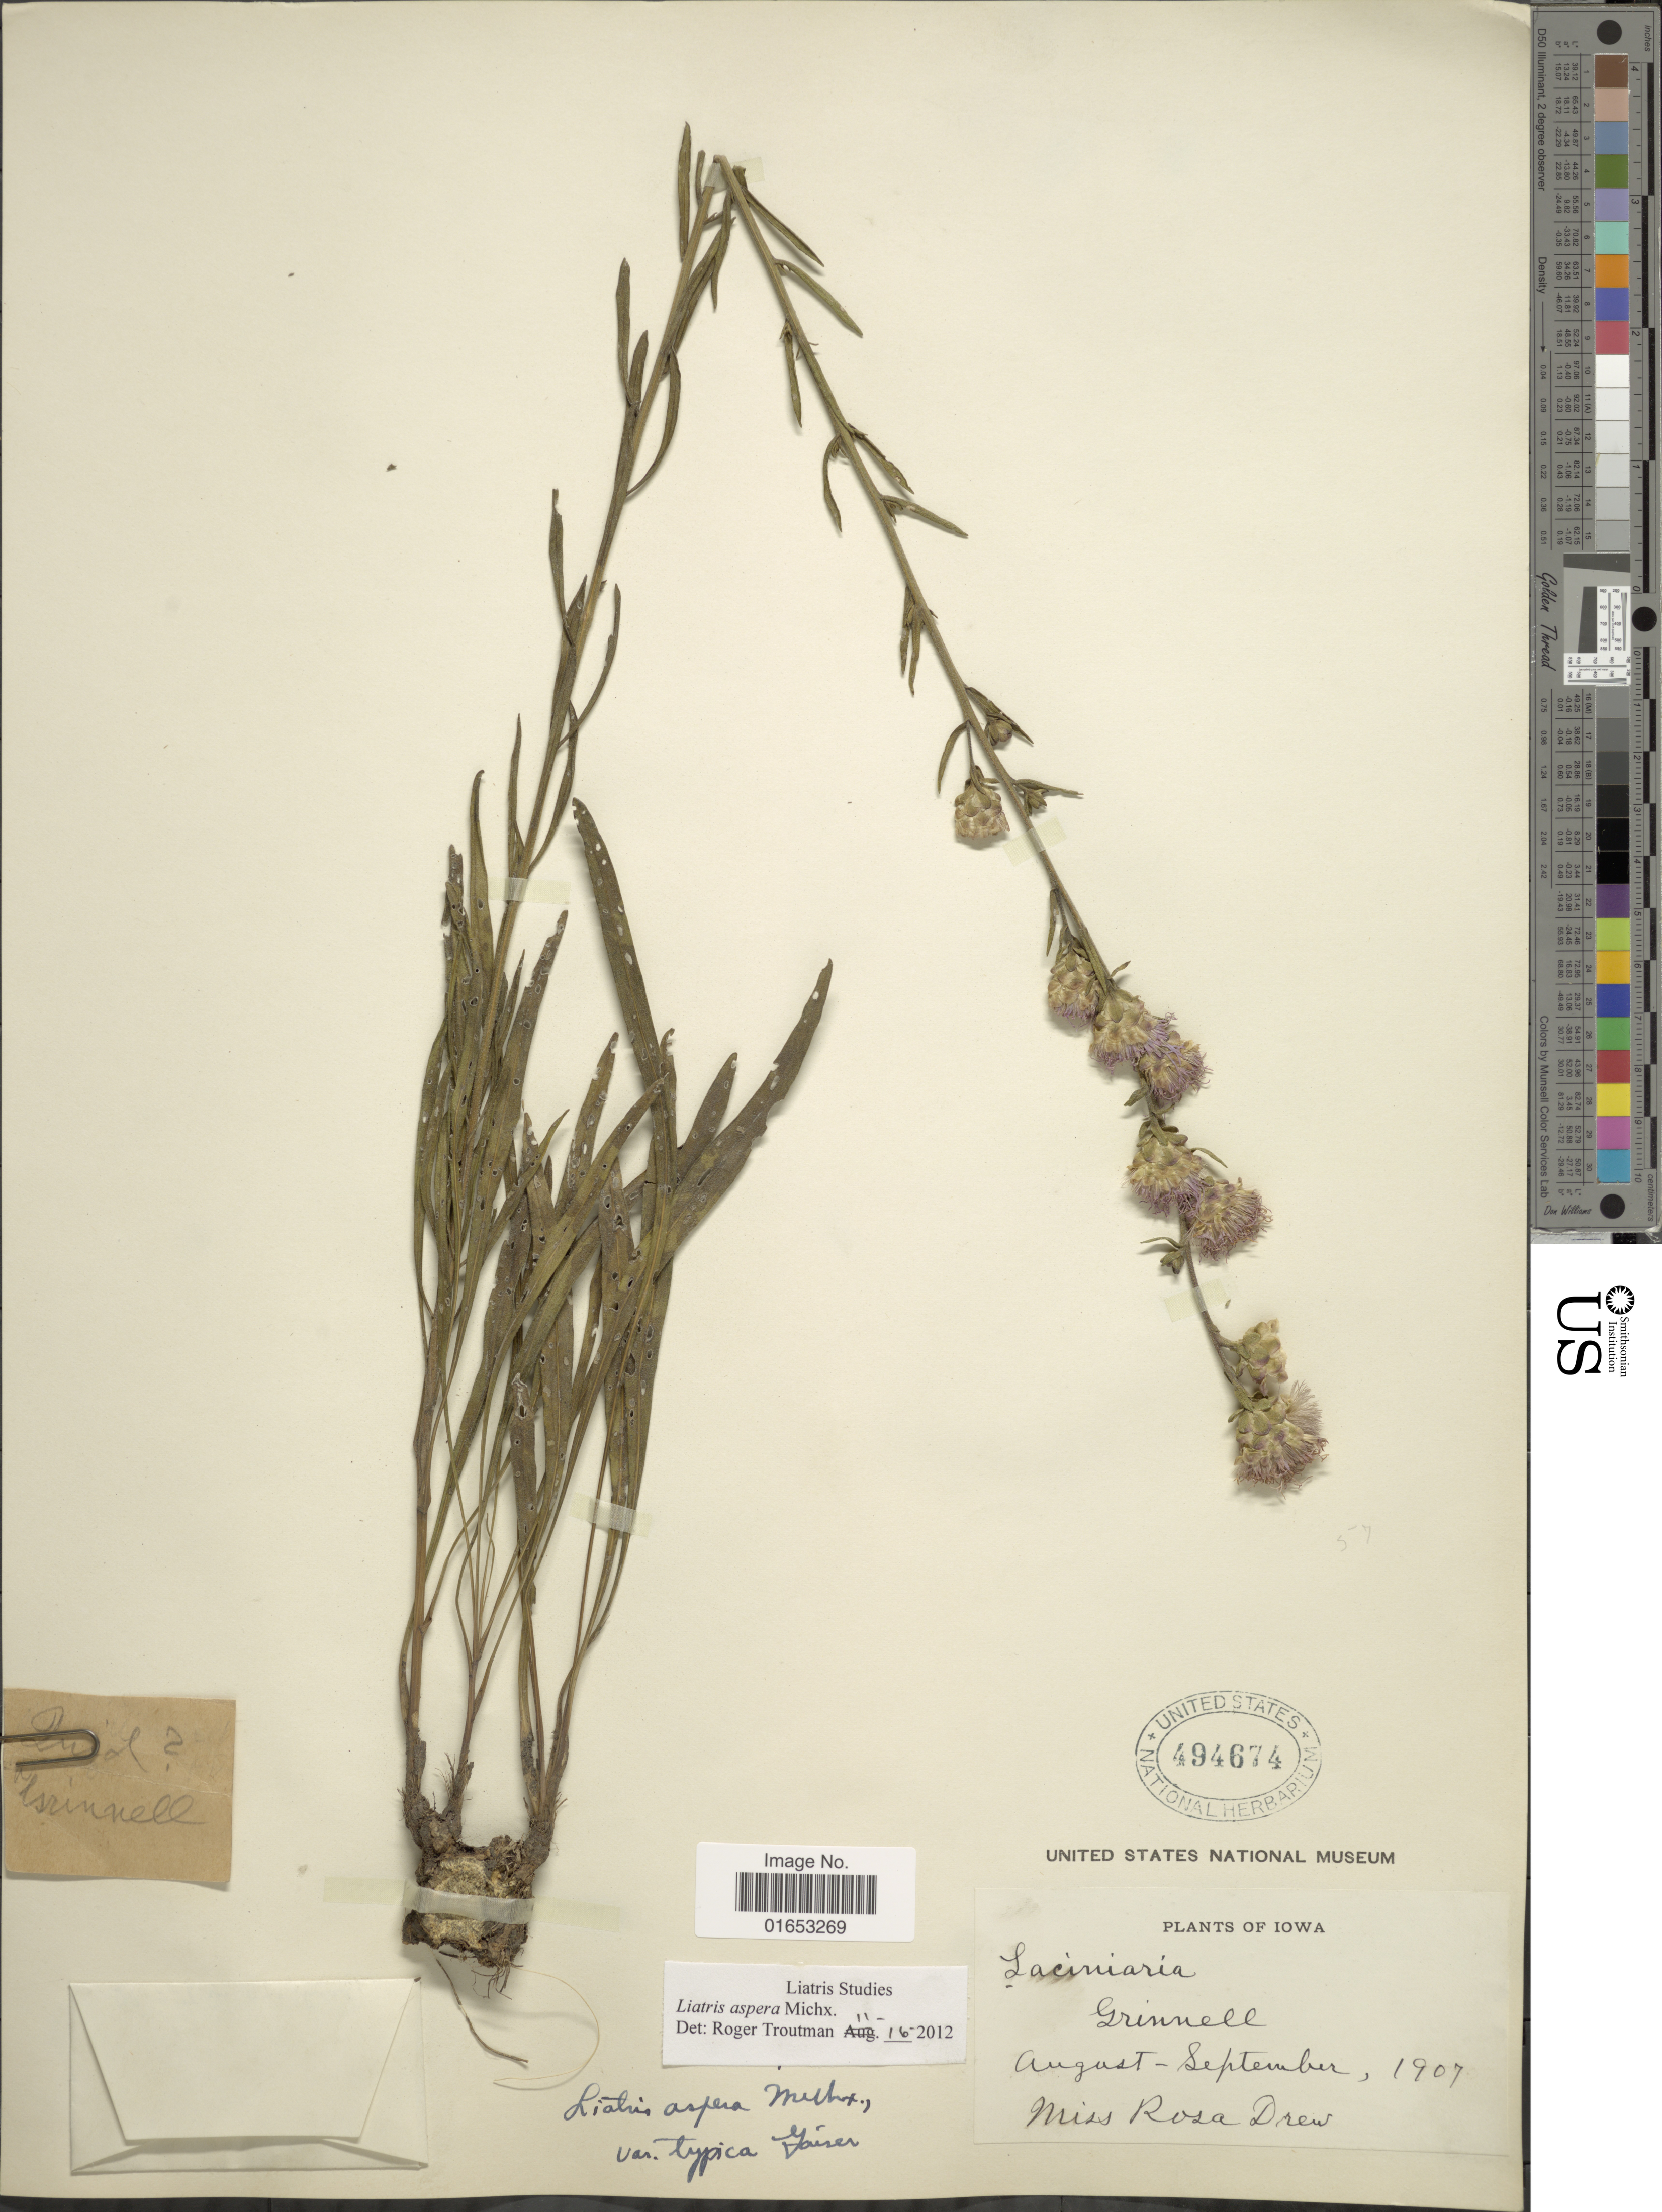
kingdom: Plantae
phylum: Tracheophyta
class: Magnoliopsida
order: Asterales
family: Asteraceae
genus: Liatris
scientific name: Liatris aspera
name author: Michx.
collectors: R. Drew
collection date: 1907-08/1907-09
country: United States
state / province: Iowa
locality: Grinnell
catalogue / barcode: US 494674